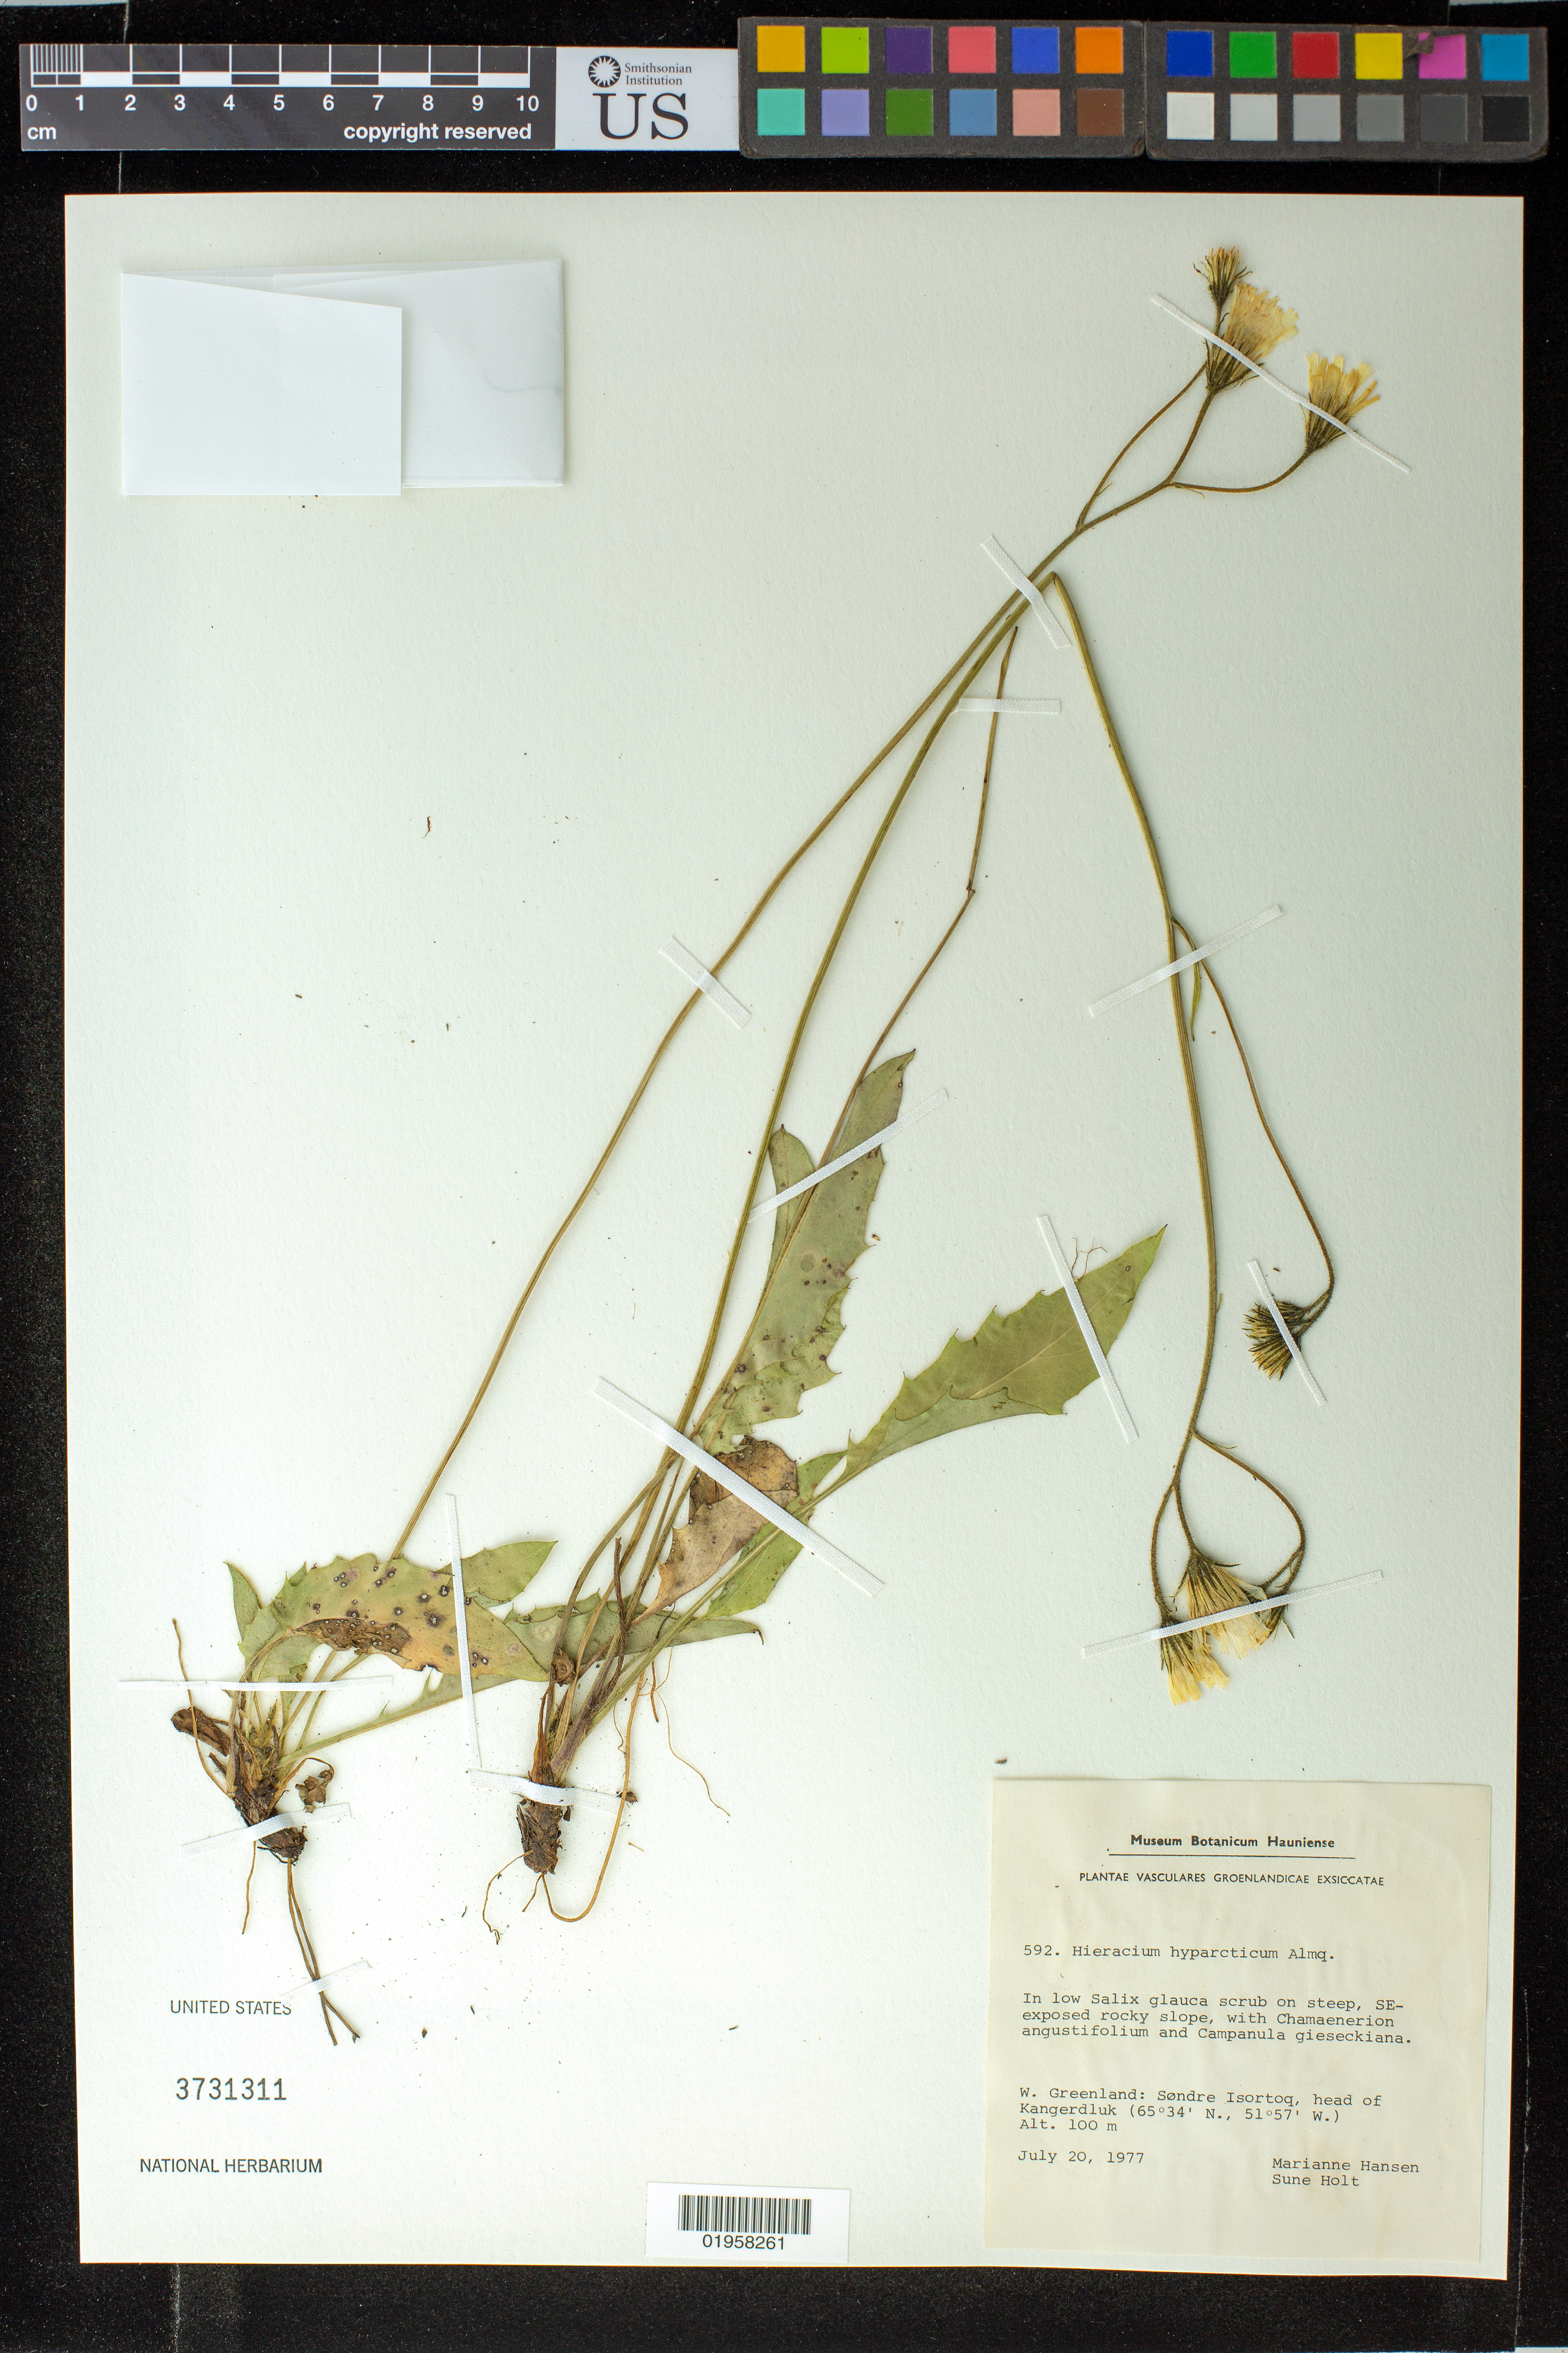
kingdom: Plantae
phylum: Tracheophyta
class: Magnoliopsida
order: Asterales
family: Asteraceae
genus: Hieracium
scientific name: Hieracium hyparcticum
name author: (Almquist) Elfstr.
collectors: M. Hansen & S. Holt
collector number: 592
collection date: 1977-07-20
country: Greenland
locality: W. Greenland. Sondre Isortoq, head of Kangerdluk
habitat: In low Salix glauca scrub on steep, SE-exposed rocky slope, with Chamaenerion angustifolium and Campanula gieseckiana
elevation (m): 100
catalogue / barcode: US 3731311